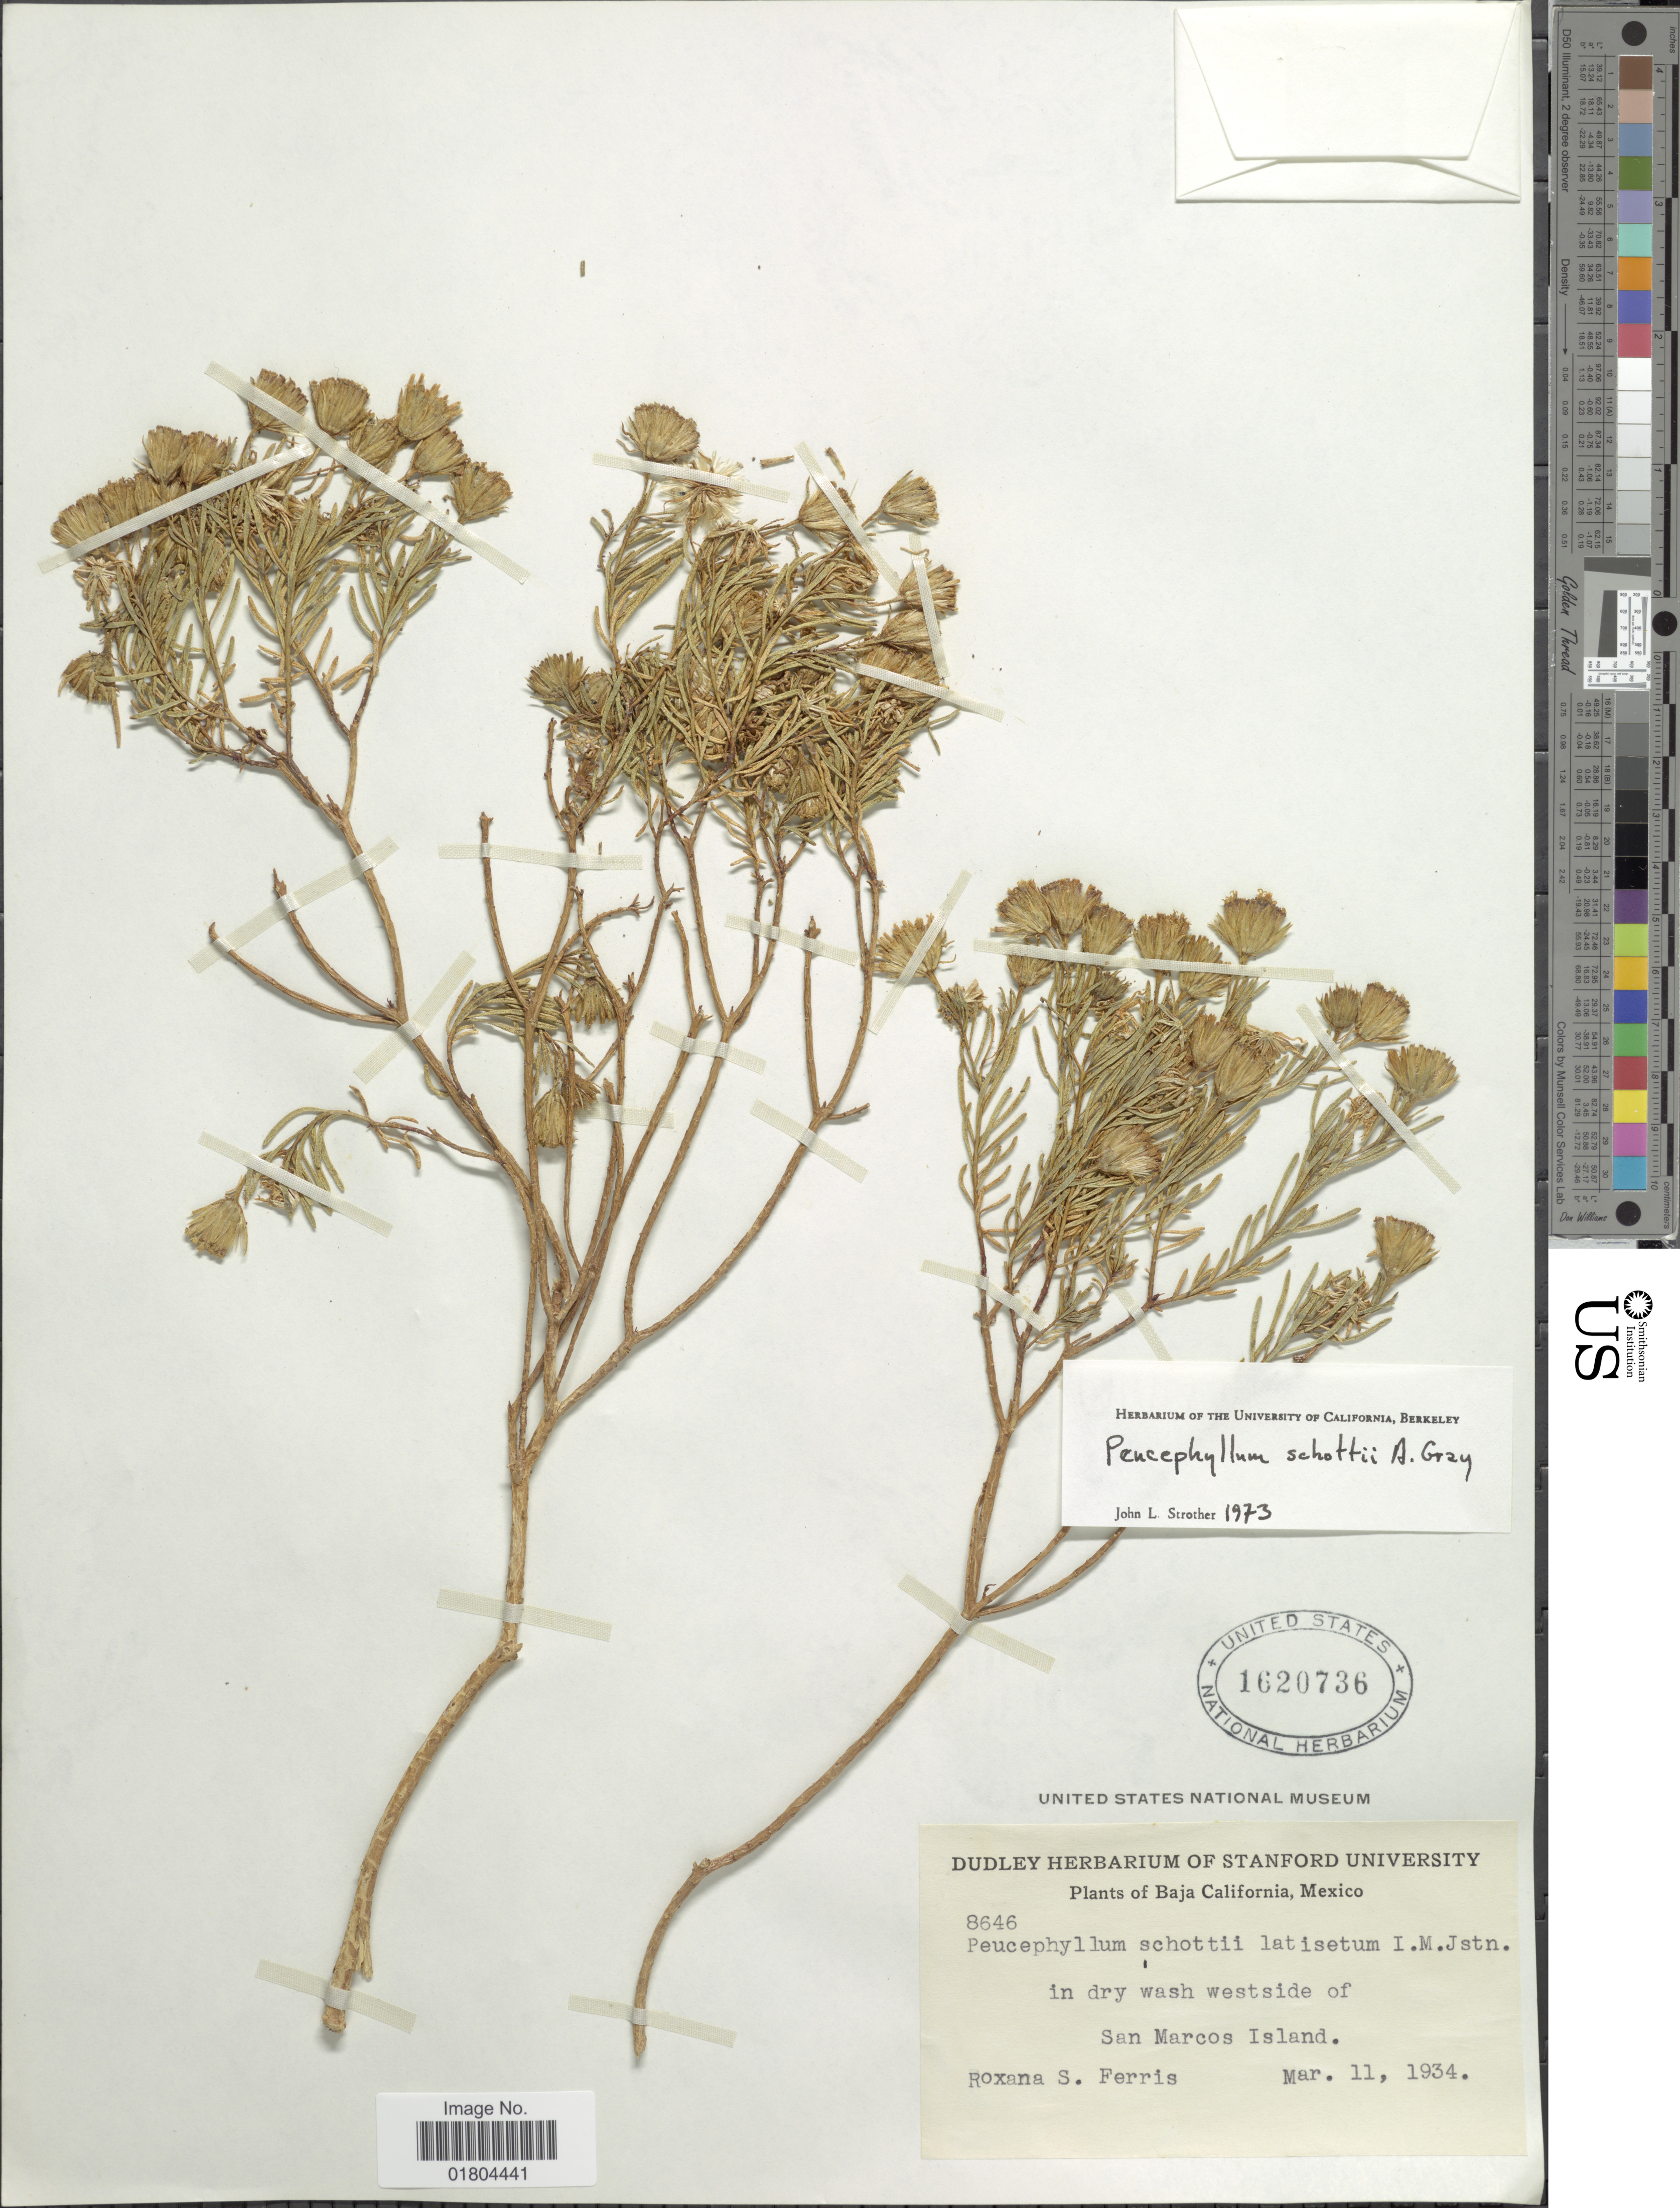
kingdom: Plantae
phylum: Tracheophyta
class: Magnoliopsida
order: Asterales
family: Asteraceae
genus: Peucephyllum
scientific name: Peucephyllum schottii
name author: A. Gray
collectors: R. S. Ferris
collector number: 8646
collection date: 1934-03-11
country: Mexico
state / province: Baja California Sur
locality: In dry wash westside of San Marcos Island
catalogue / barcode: US 1620736